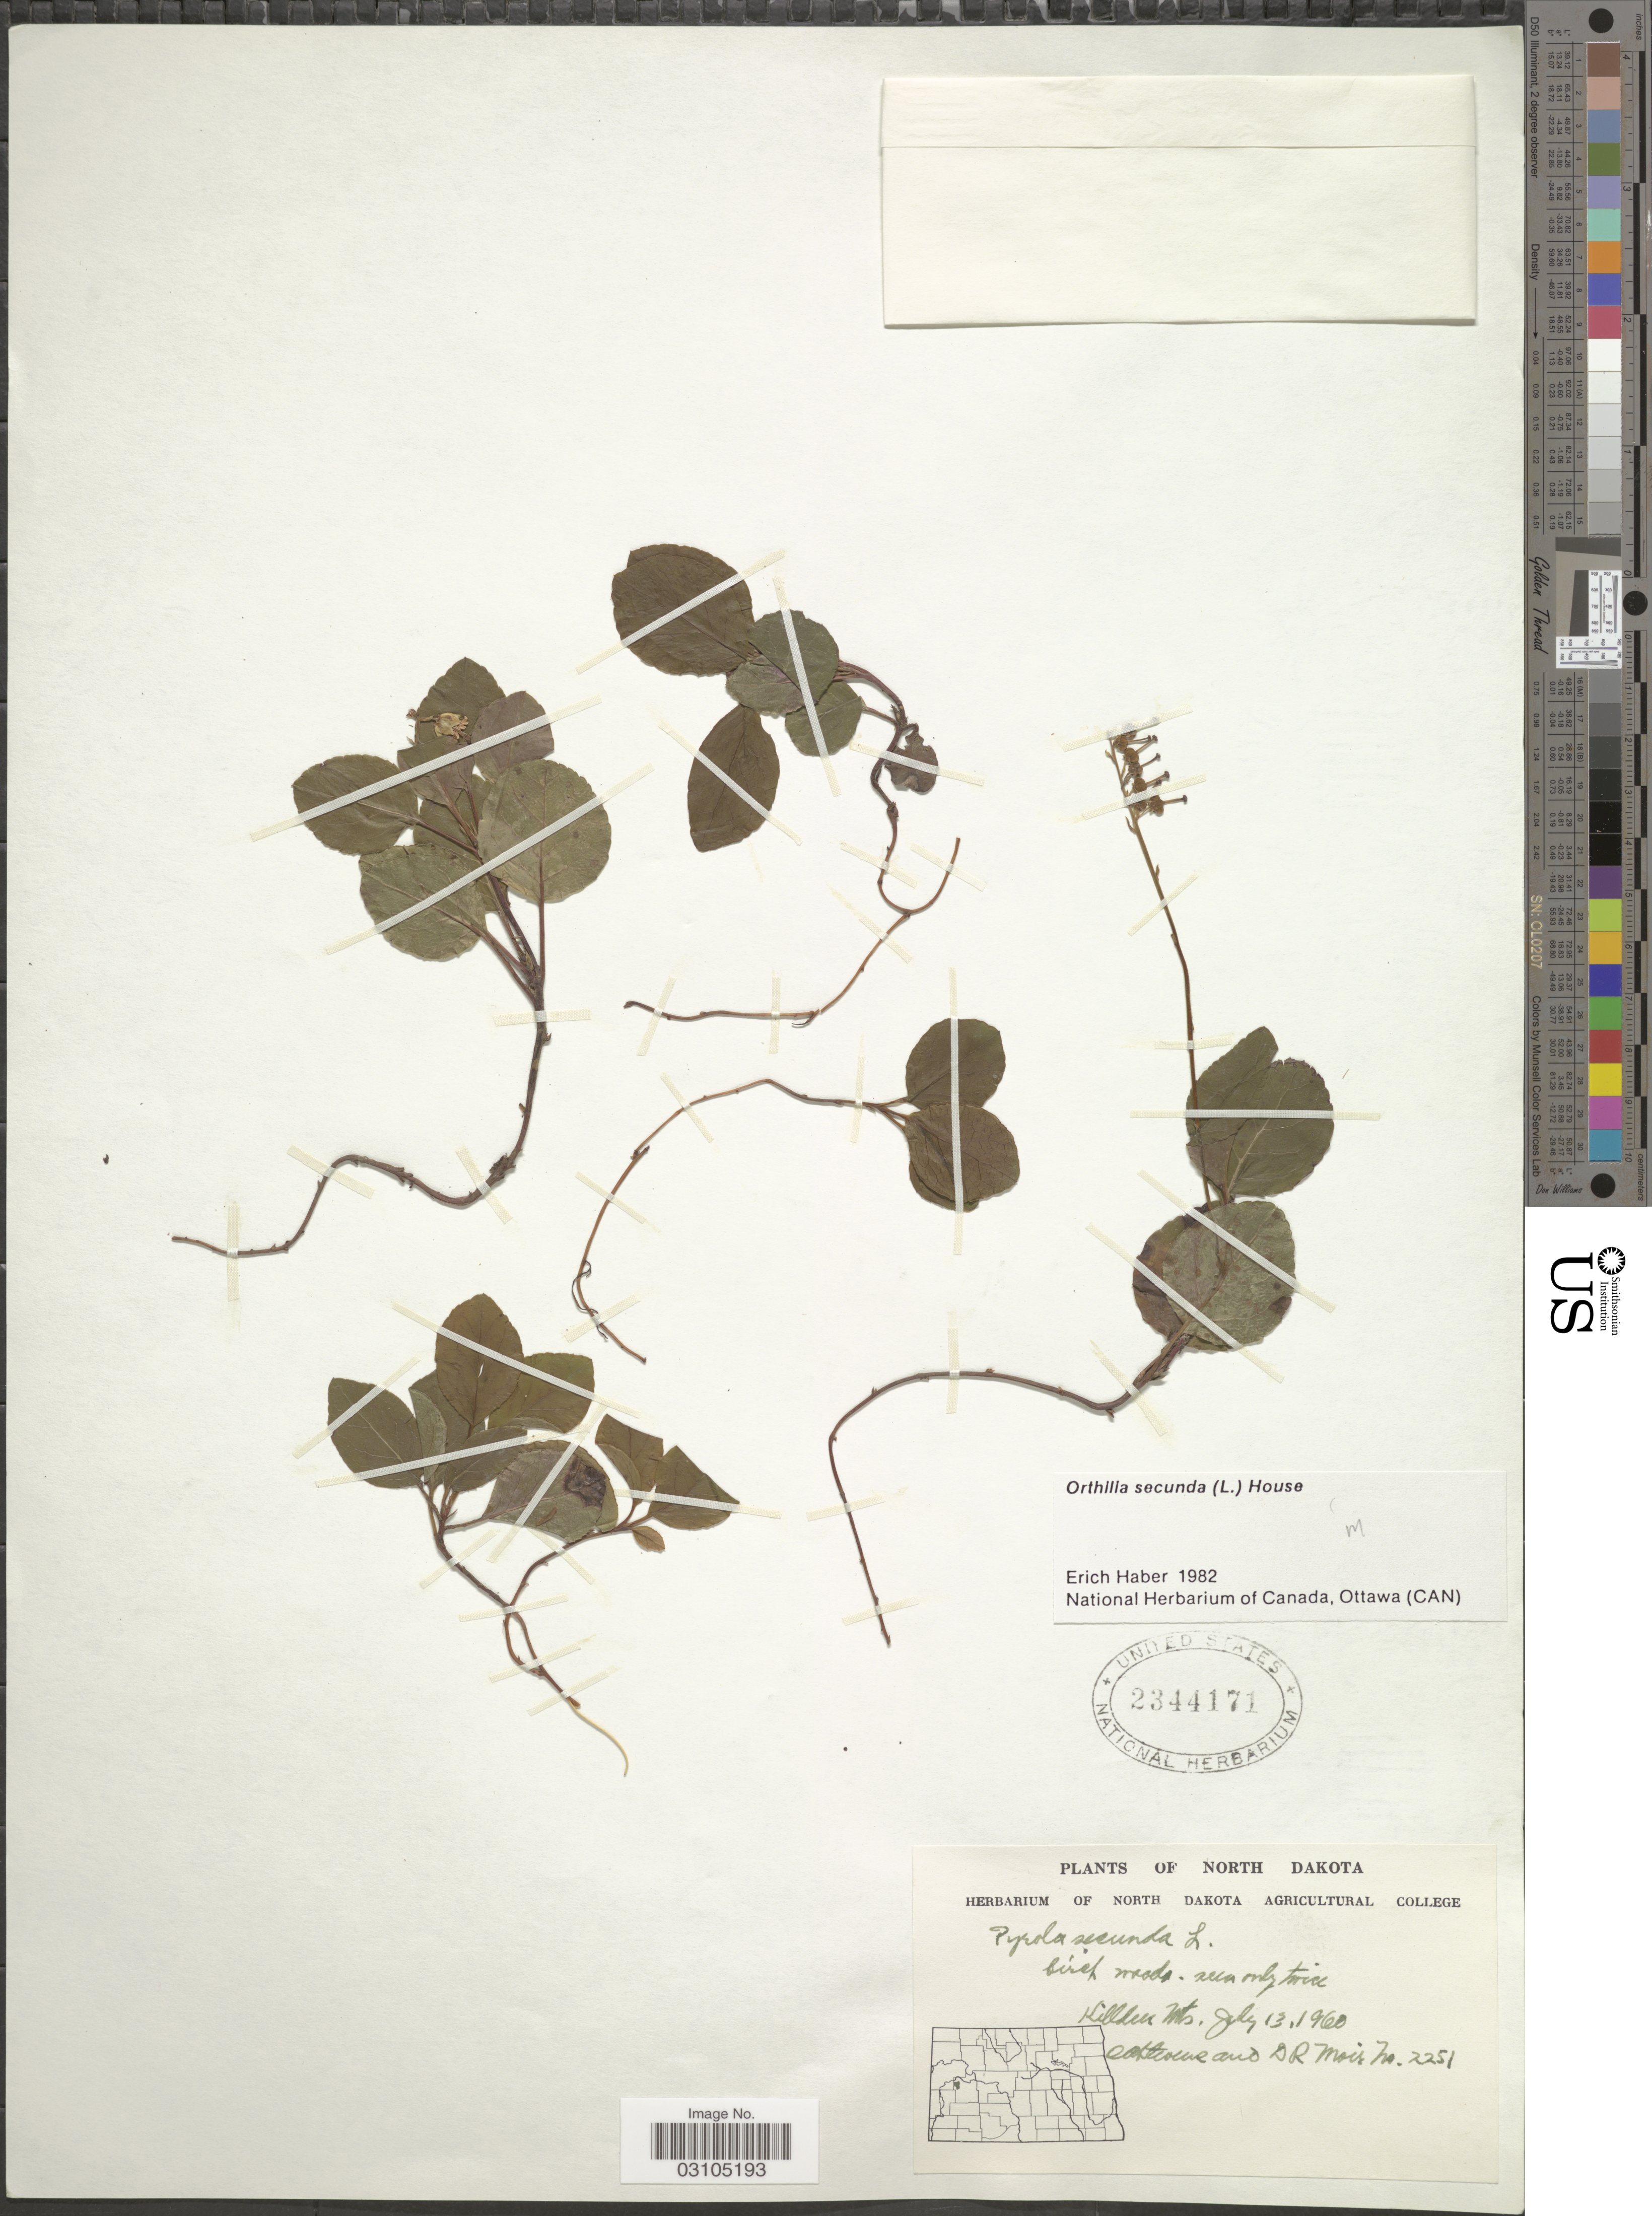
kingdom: Plantae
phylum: Tracheophyta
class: Magnoliopsida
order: Ericales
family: Ericaceae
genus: Orthilia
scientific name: Orthilia secunda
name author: (L.) House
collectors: O. A. Stevens & D. Moir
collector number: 2251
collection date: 1960-07-13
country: United States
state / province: North Dakota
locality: Killdeer Mts.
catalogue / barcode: US 2344171